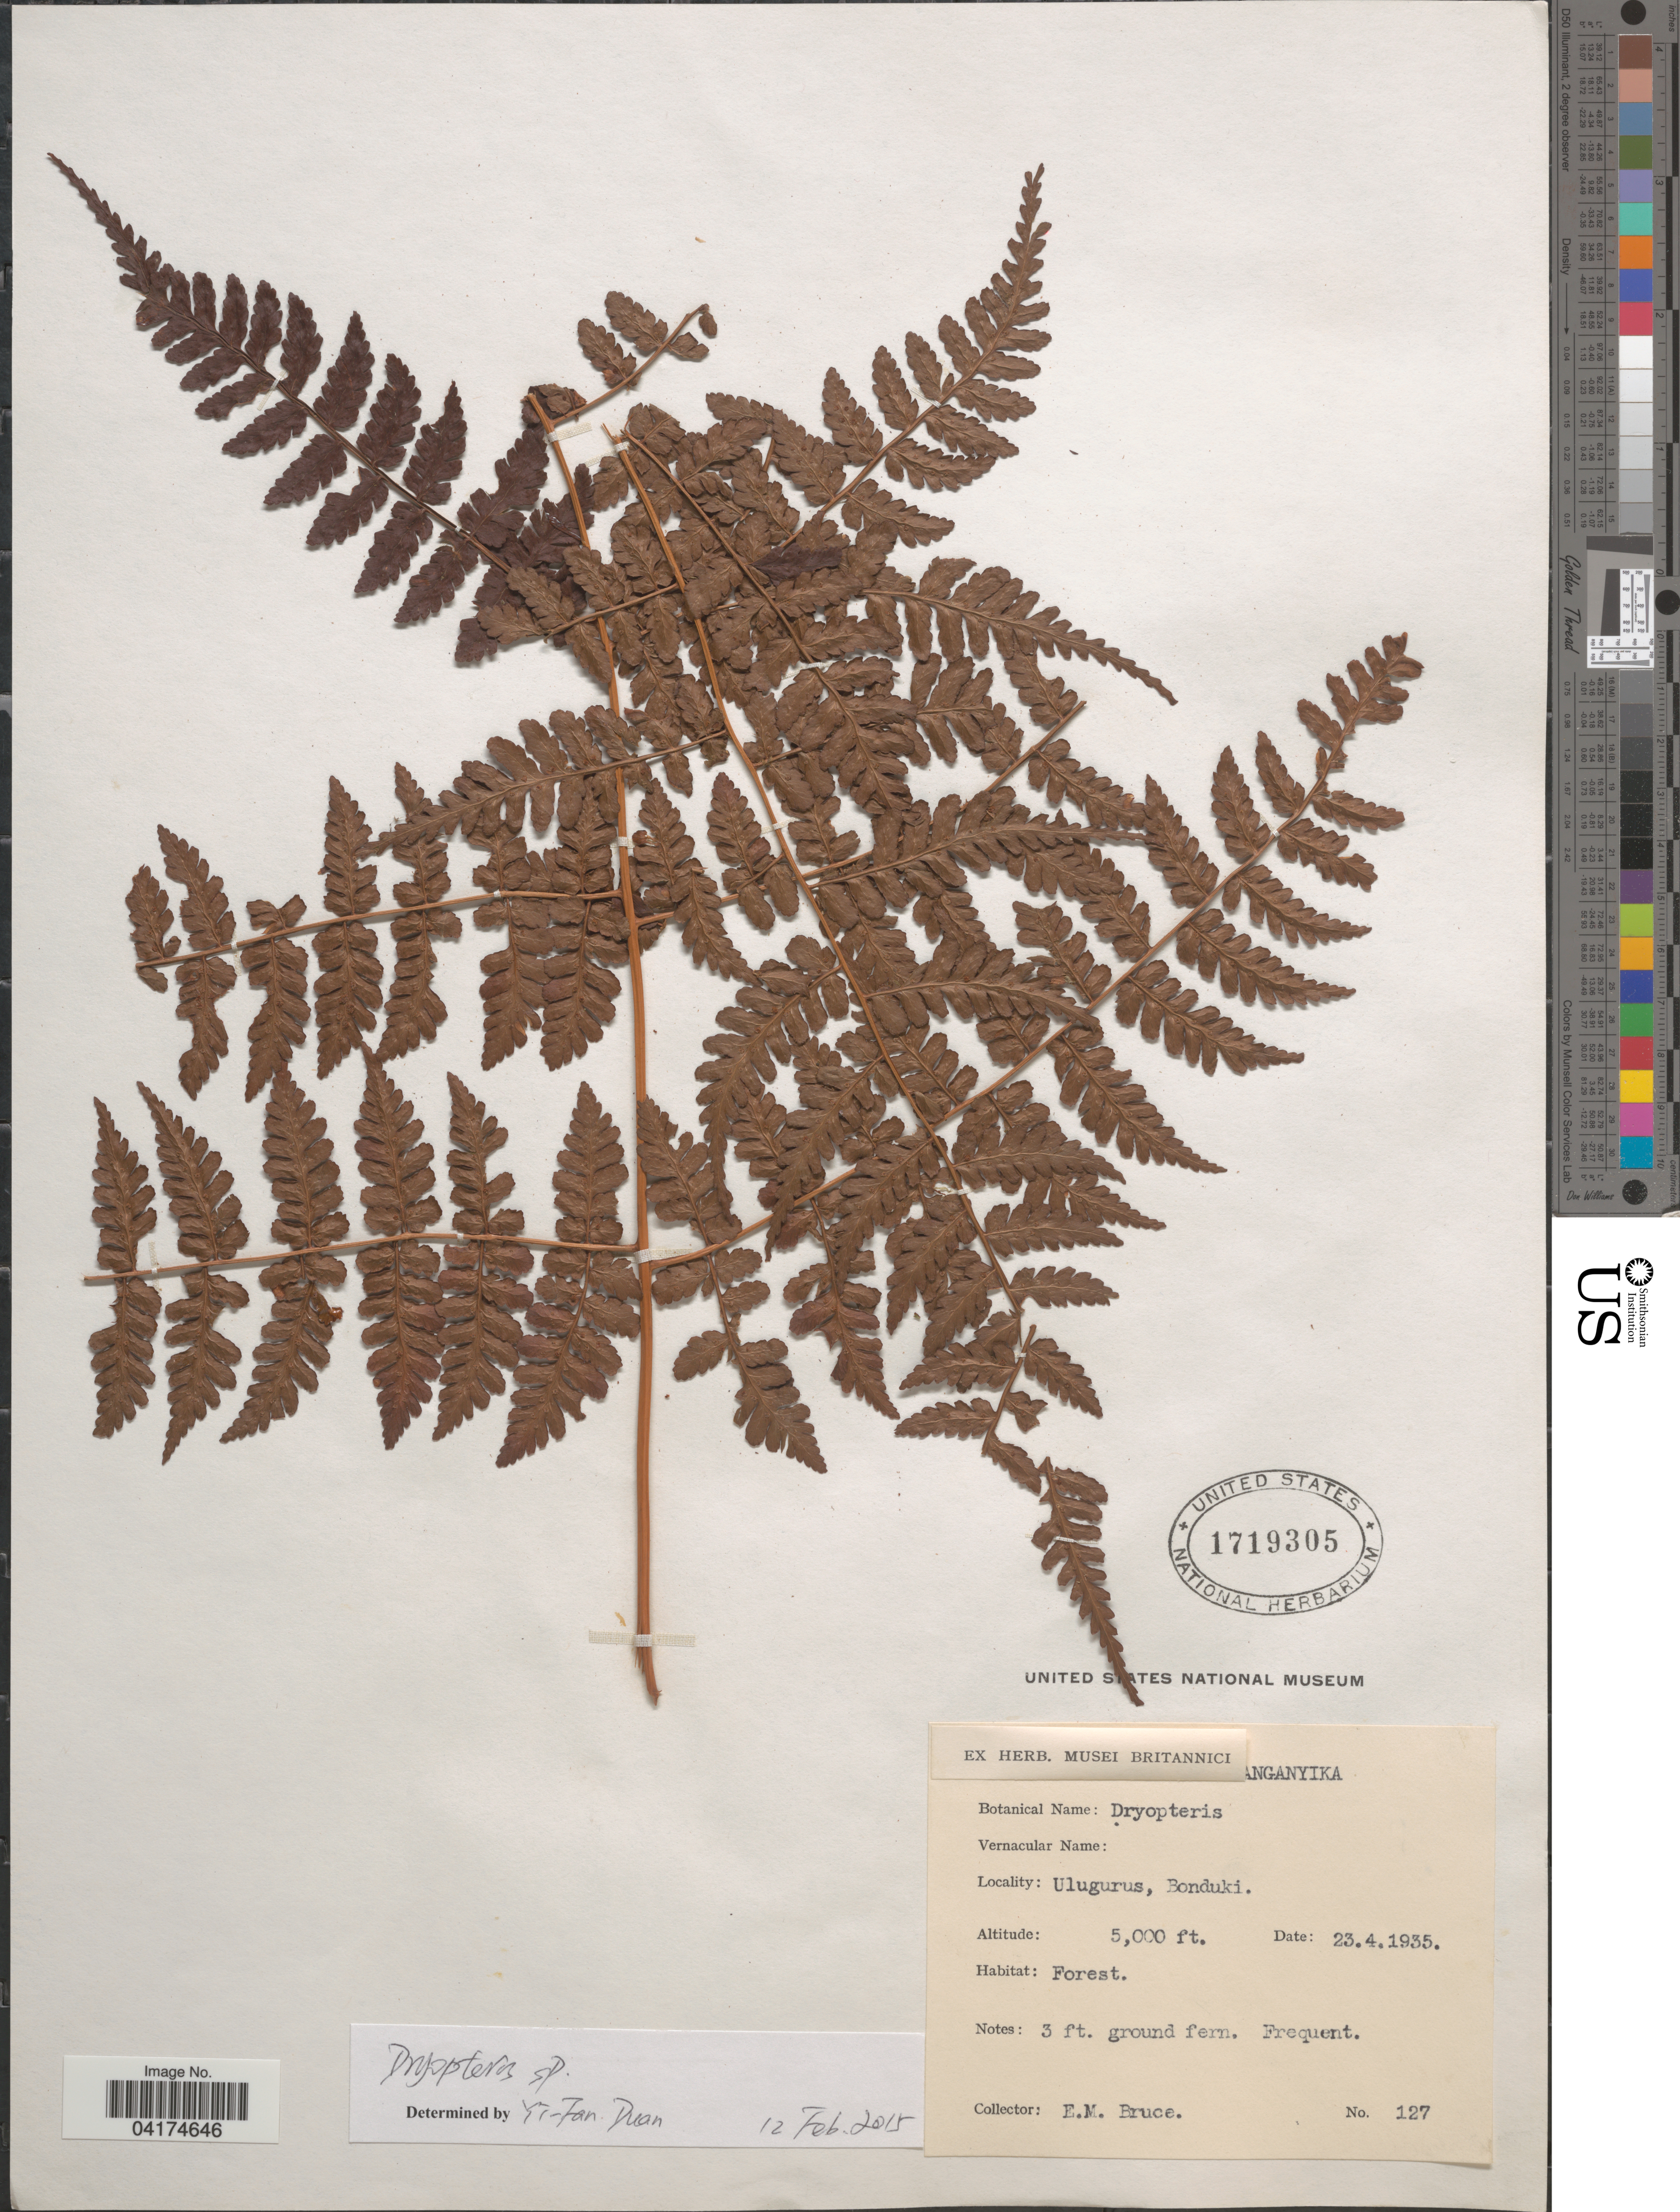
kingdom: Plantae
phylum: Tracheophyta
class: Polypodiopsida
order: Polypodiales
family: Dryopteridaceae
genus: Dryopteris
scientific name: Dryopteris sp.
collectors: E. Bruce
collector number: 127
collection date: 1935-04-23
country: Tanzania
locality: [illegible text]anganyika. Ulugurus, Bonduki.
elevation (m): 1524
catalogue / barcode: US 1719305